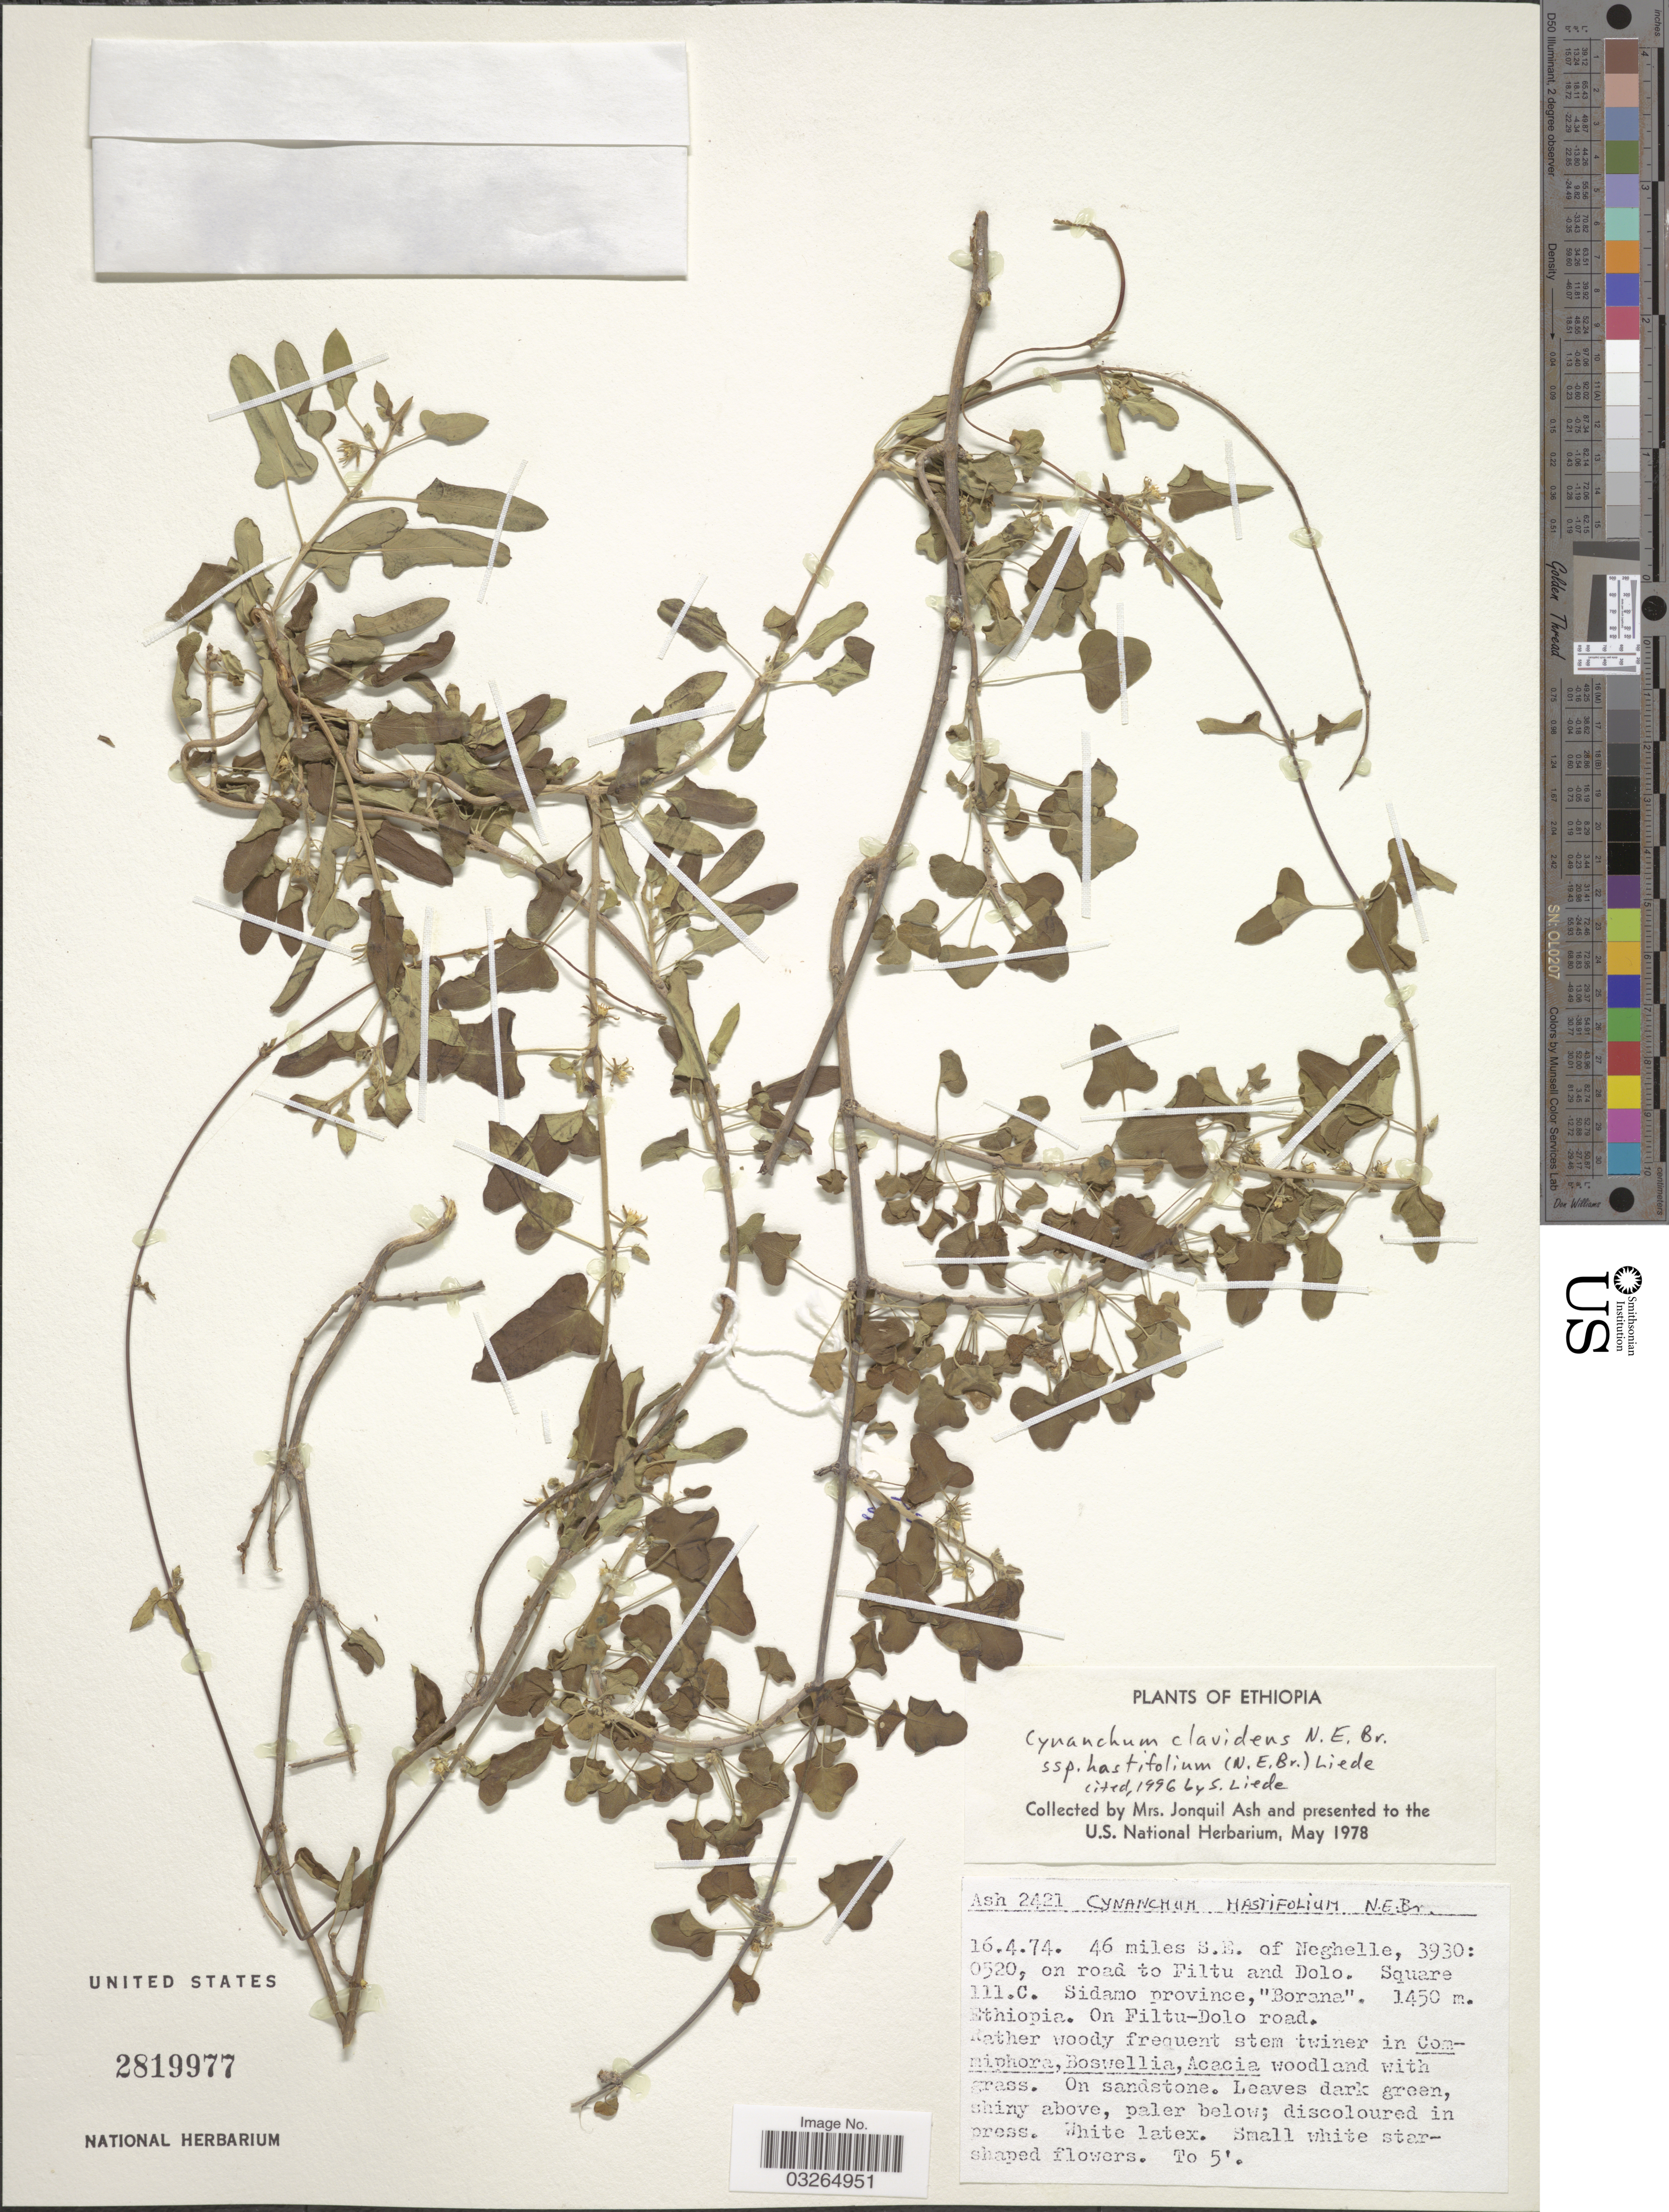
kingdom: Plantae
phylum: Tracheophyta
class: Magnoliopsida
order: Gentianales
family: Apocynaceae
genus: Cynanchum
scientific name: Cynanchum clavidens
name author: N.E. Br.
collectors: J. Ash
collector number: Ash 2421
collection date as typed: Transcribed d/m/y: 16/4/74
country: Ethiopia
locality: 46 miles S. E. of Neghelle, 3930:0520, on road to Filtu and Dolo. Square 111C. Sidamo province, "Borana". On Filtu-Dolo road.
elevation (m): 1450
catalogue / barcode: US 2819977